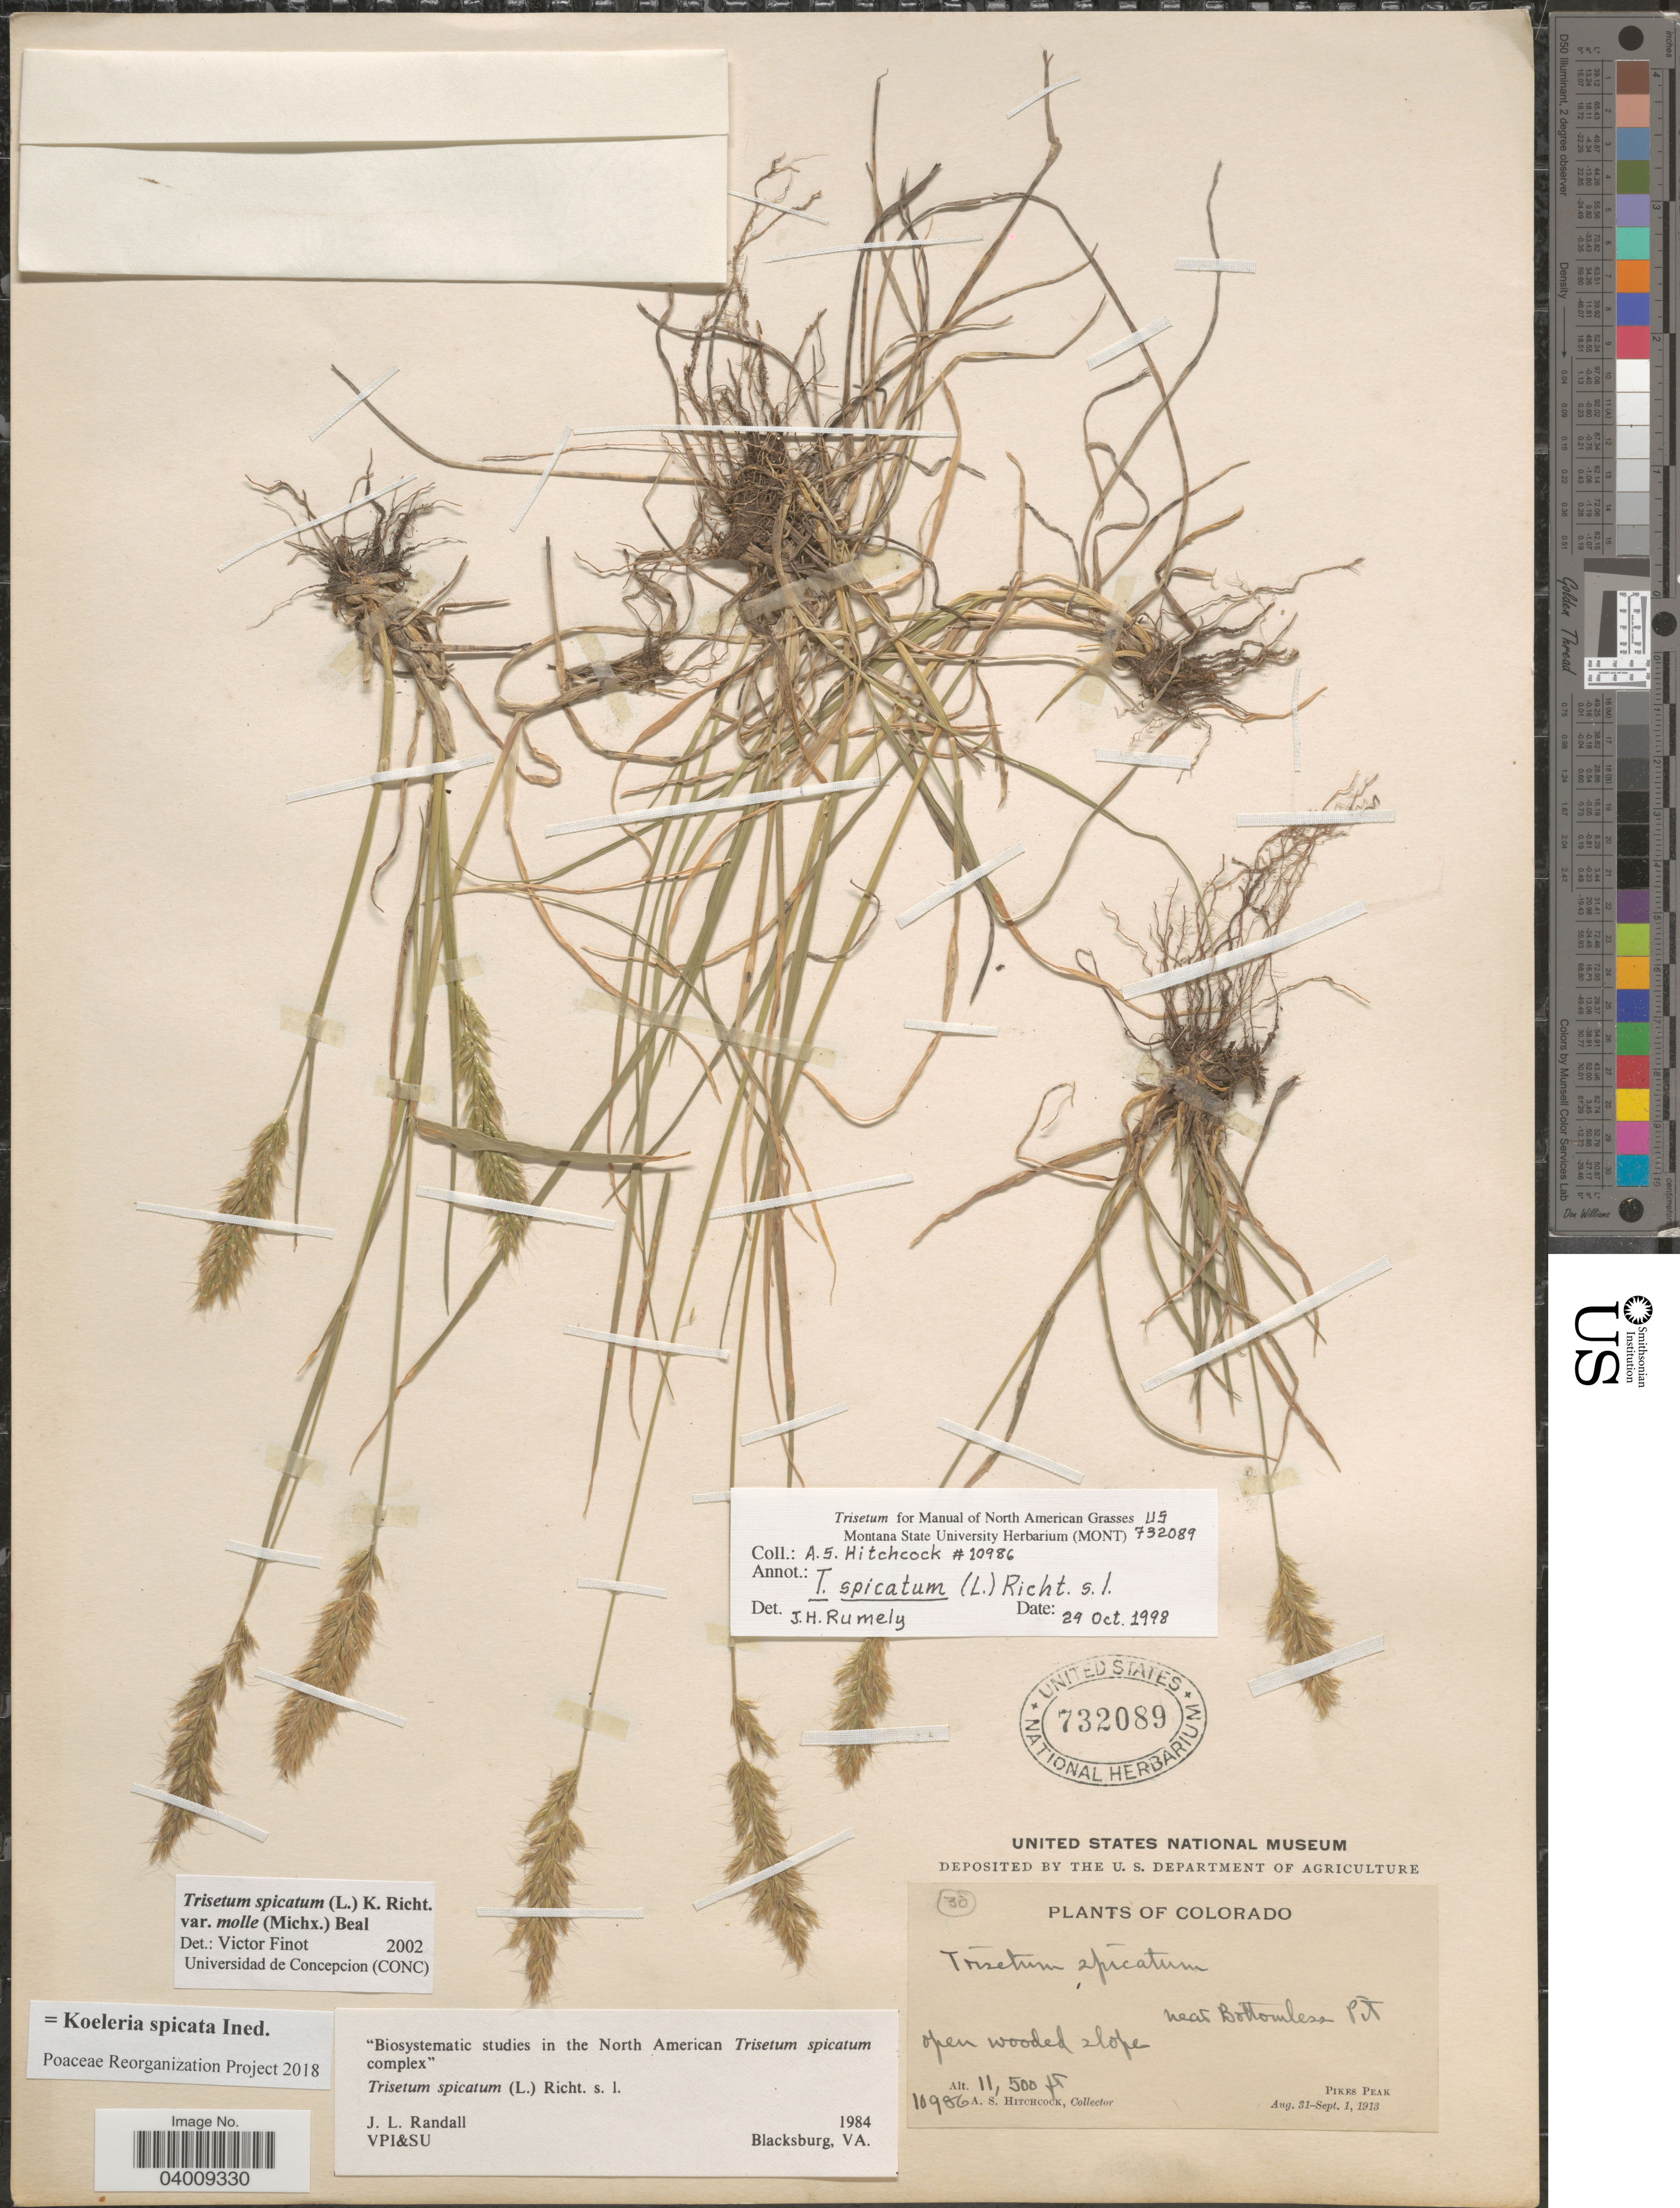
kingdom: Plantae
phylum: Tracheophyta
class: Liliopsida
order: Poales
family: Poaceae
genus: Koeleria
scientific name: Koeleria spicata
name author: (L.) Barberá et al.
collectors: A. S. Hitchcock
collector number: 10986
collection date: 1913-08-31/1913-09-01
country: United States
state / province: Colorado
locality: Near Bottomless Pit. Pikes Peak.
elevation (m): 3505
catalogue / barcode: US 732089